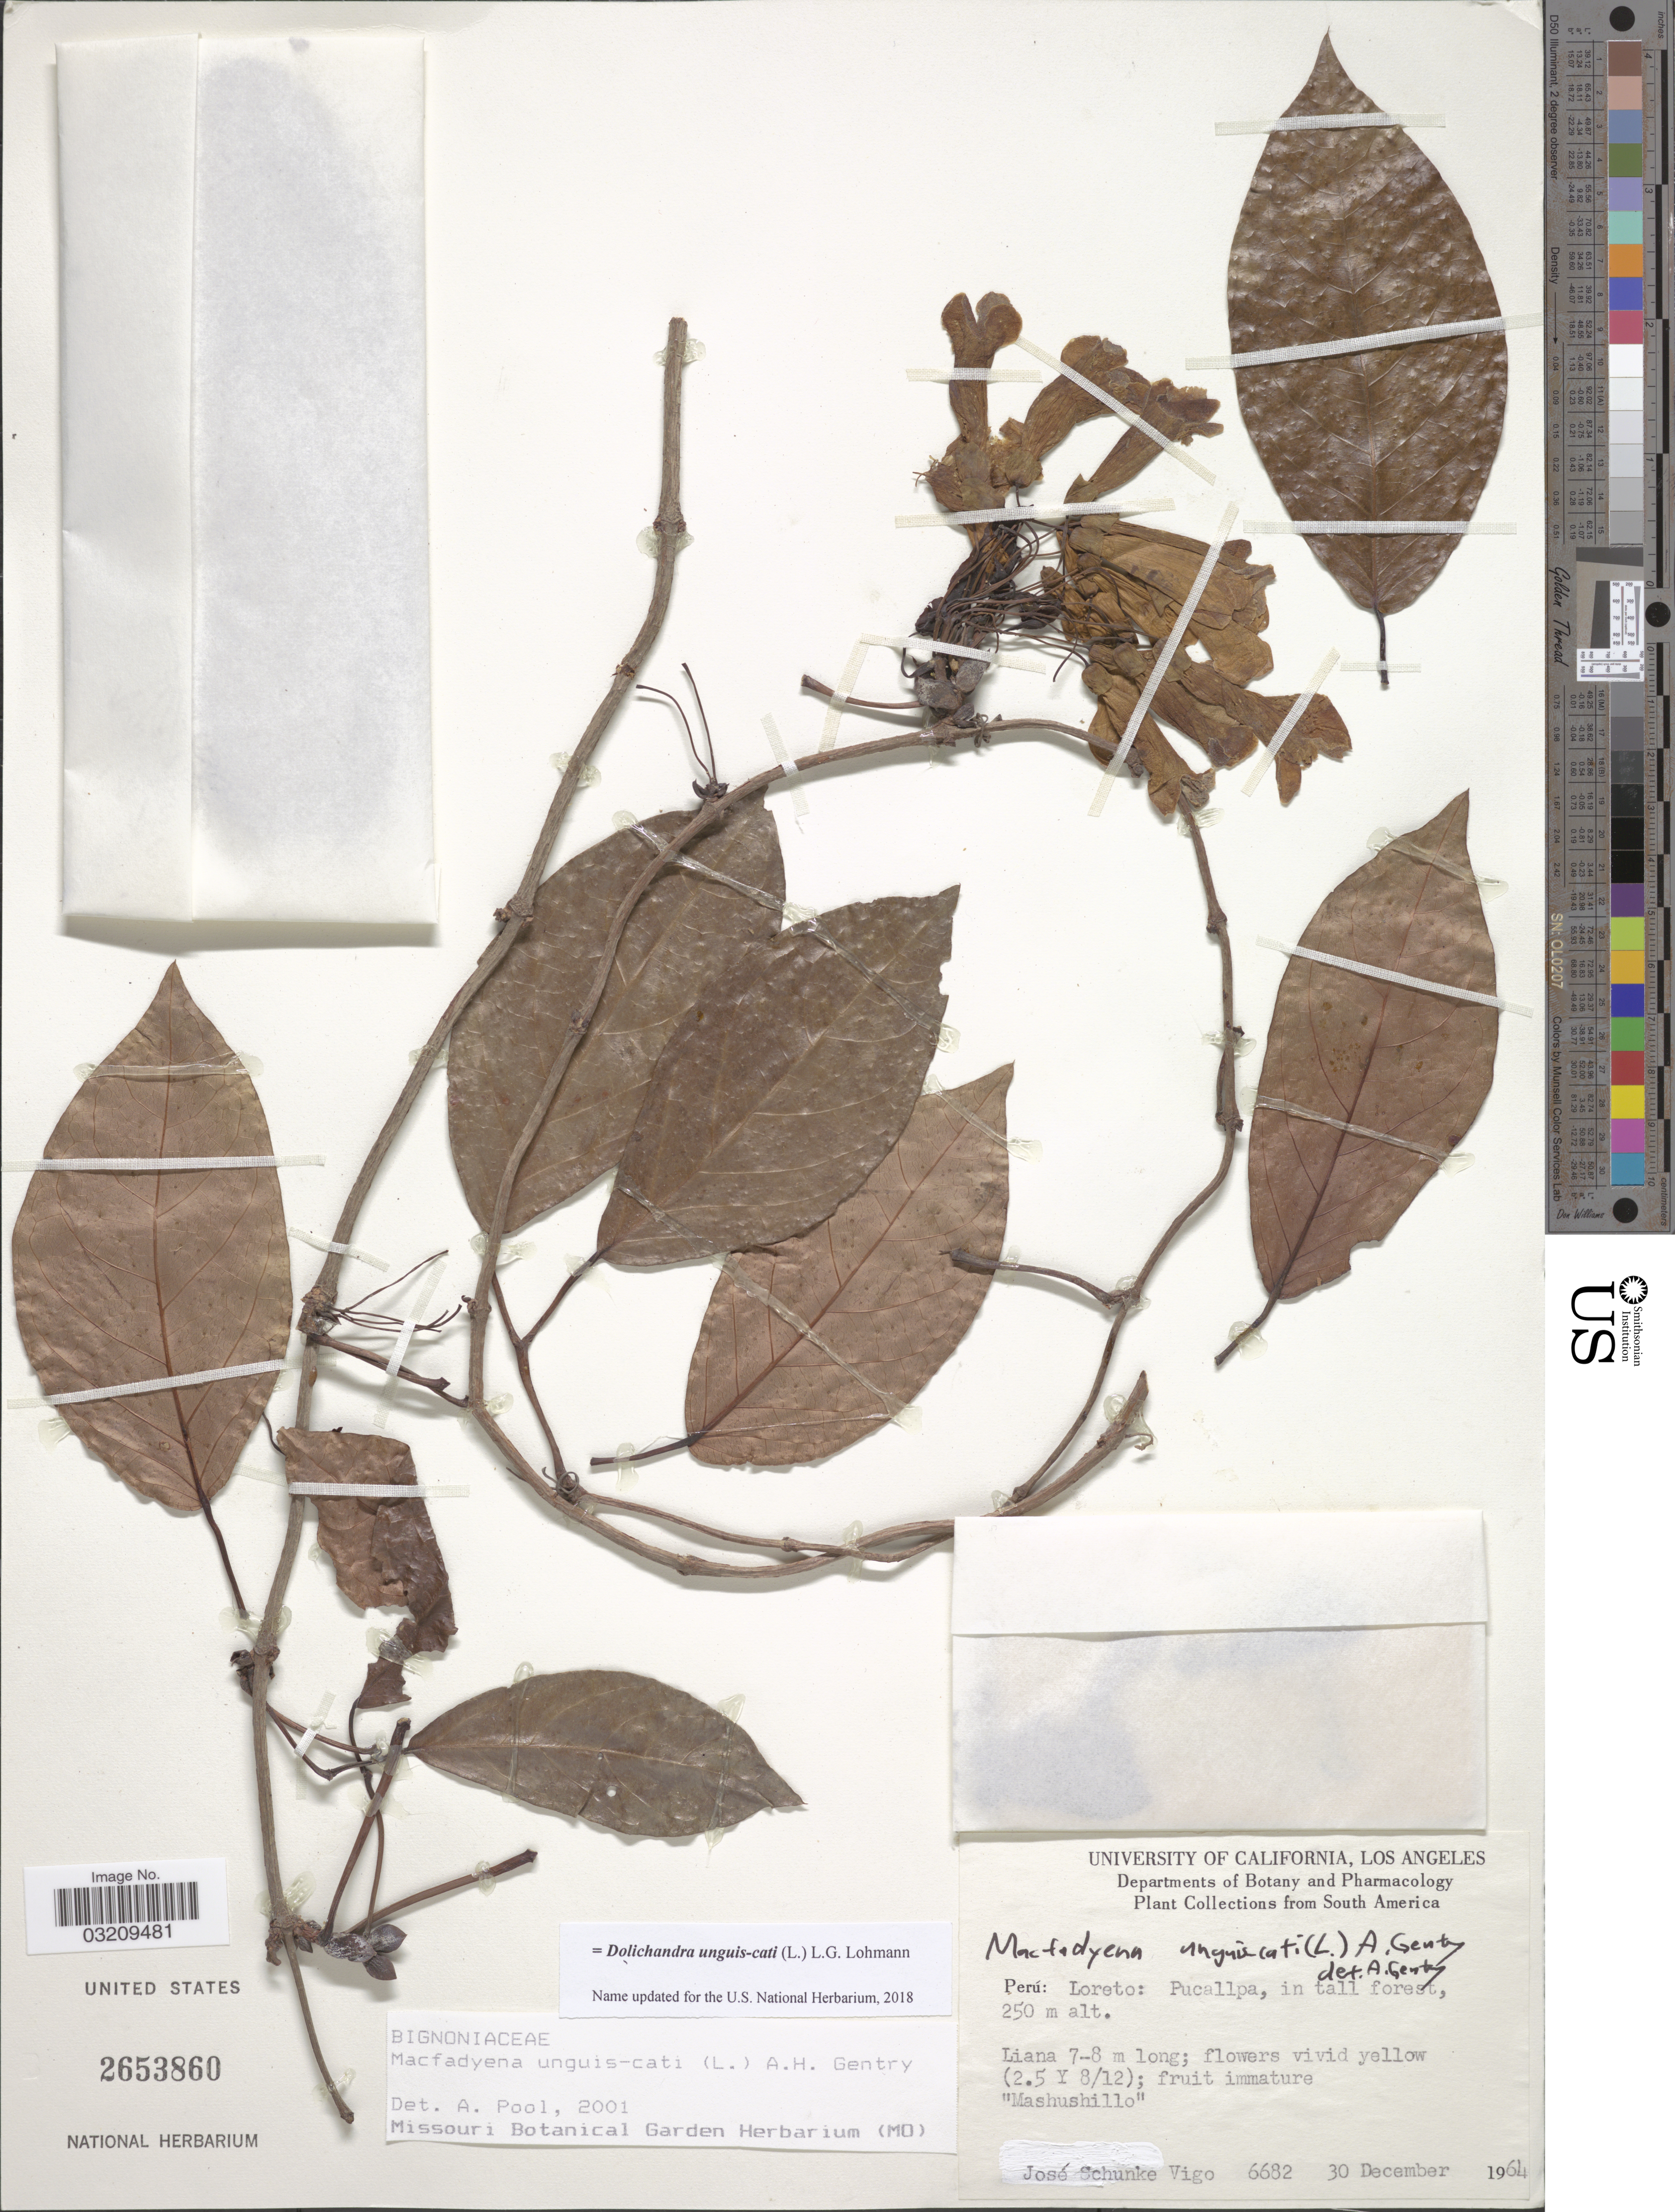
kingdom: Plantae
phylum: Tracheophyta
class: Magnoliopsida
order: Lamiales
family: Bignoniaceae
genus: Dolichandra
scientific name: Dolichandra unguis-cati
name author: (L.) L.G. Lohmann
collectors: J. Schunke Vigo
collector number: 6682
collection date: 1964-12-30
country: Peru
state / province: Loreto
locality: Pucallpa.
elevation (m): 250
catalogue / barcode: US 2653860